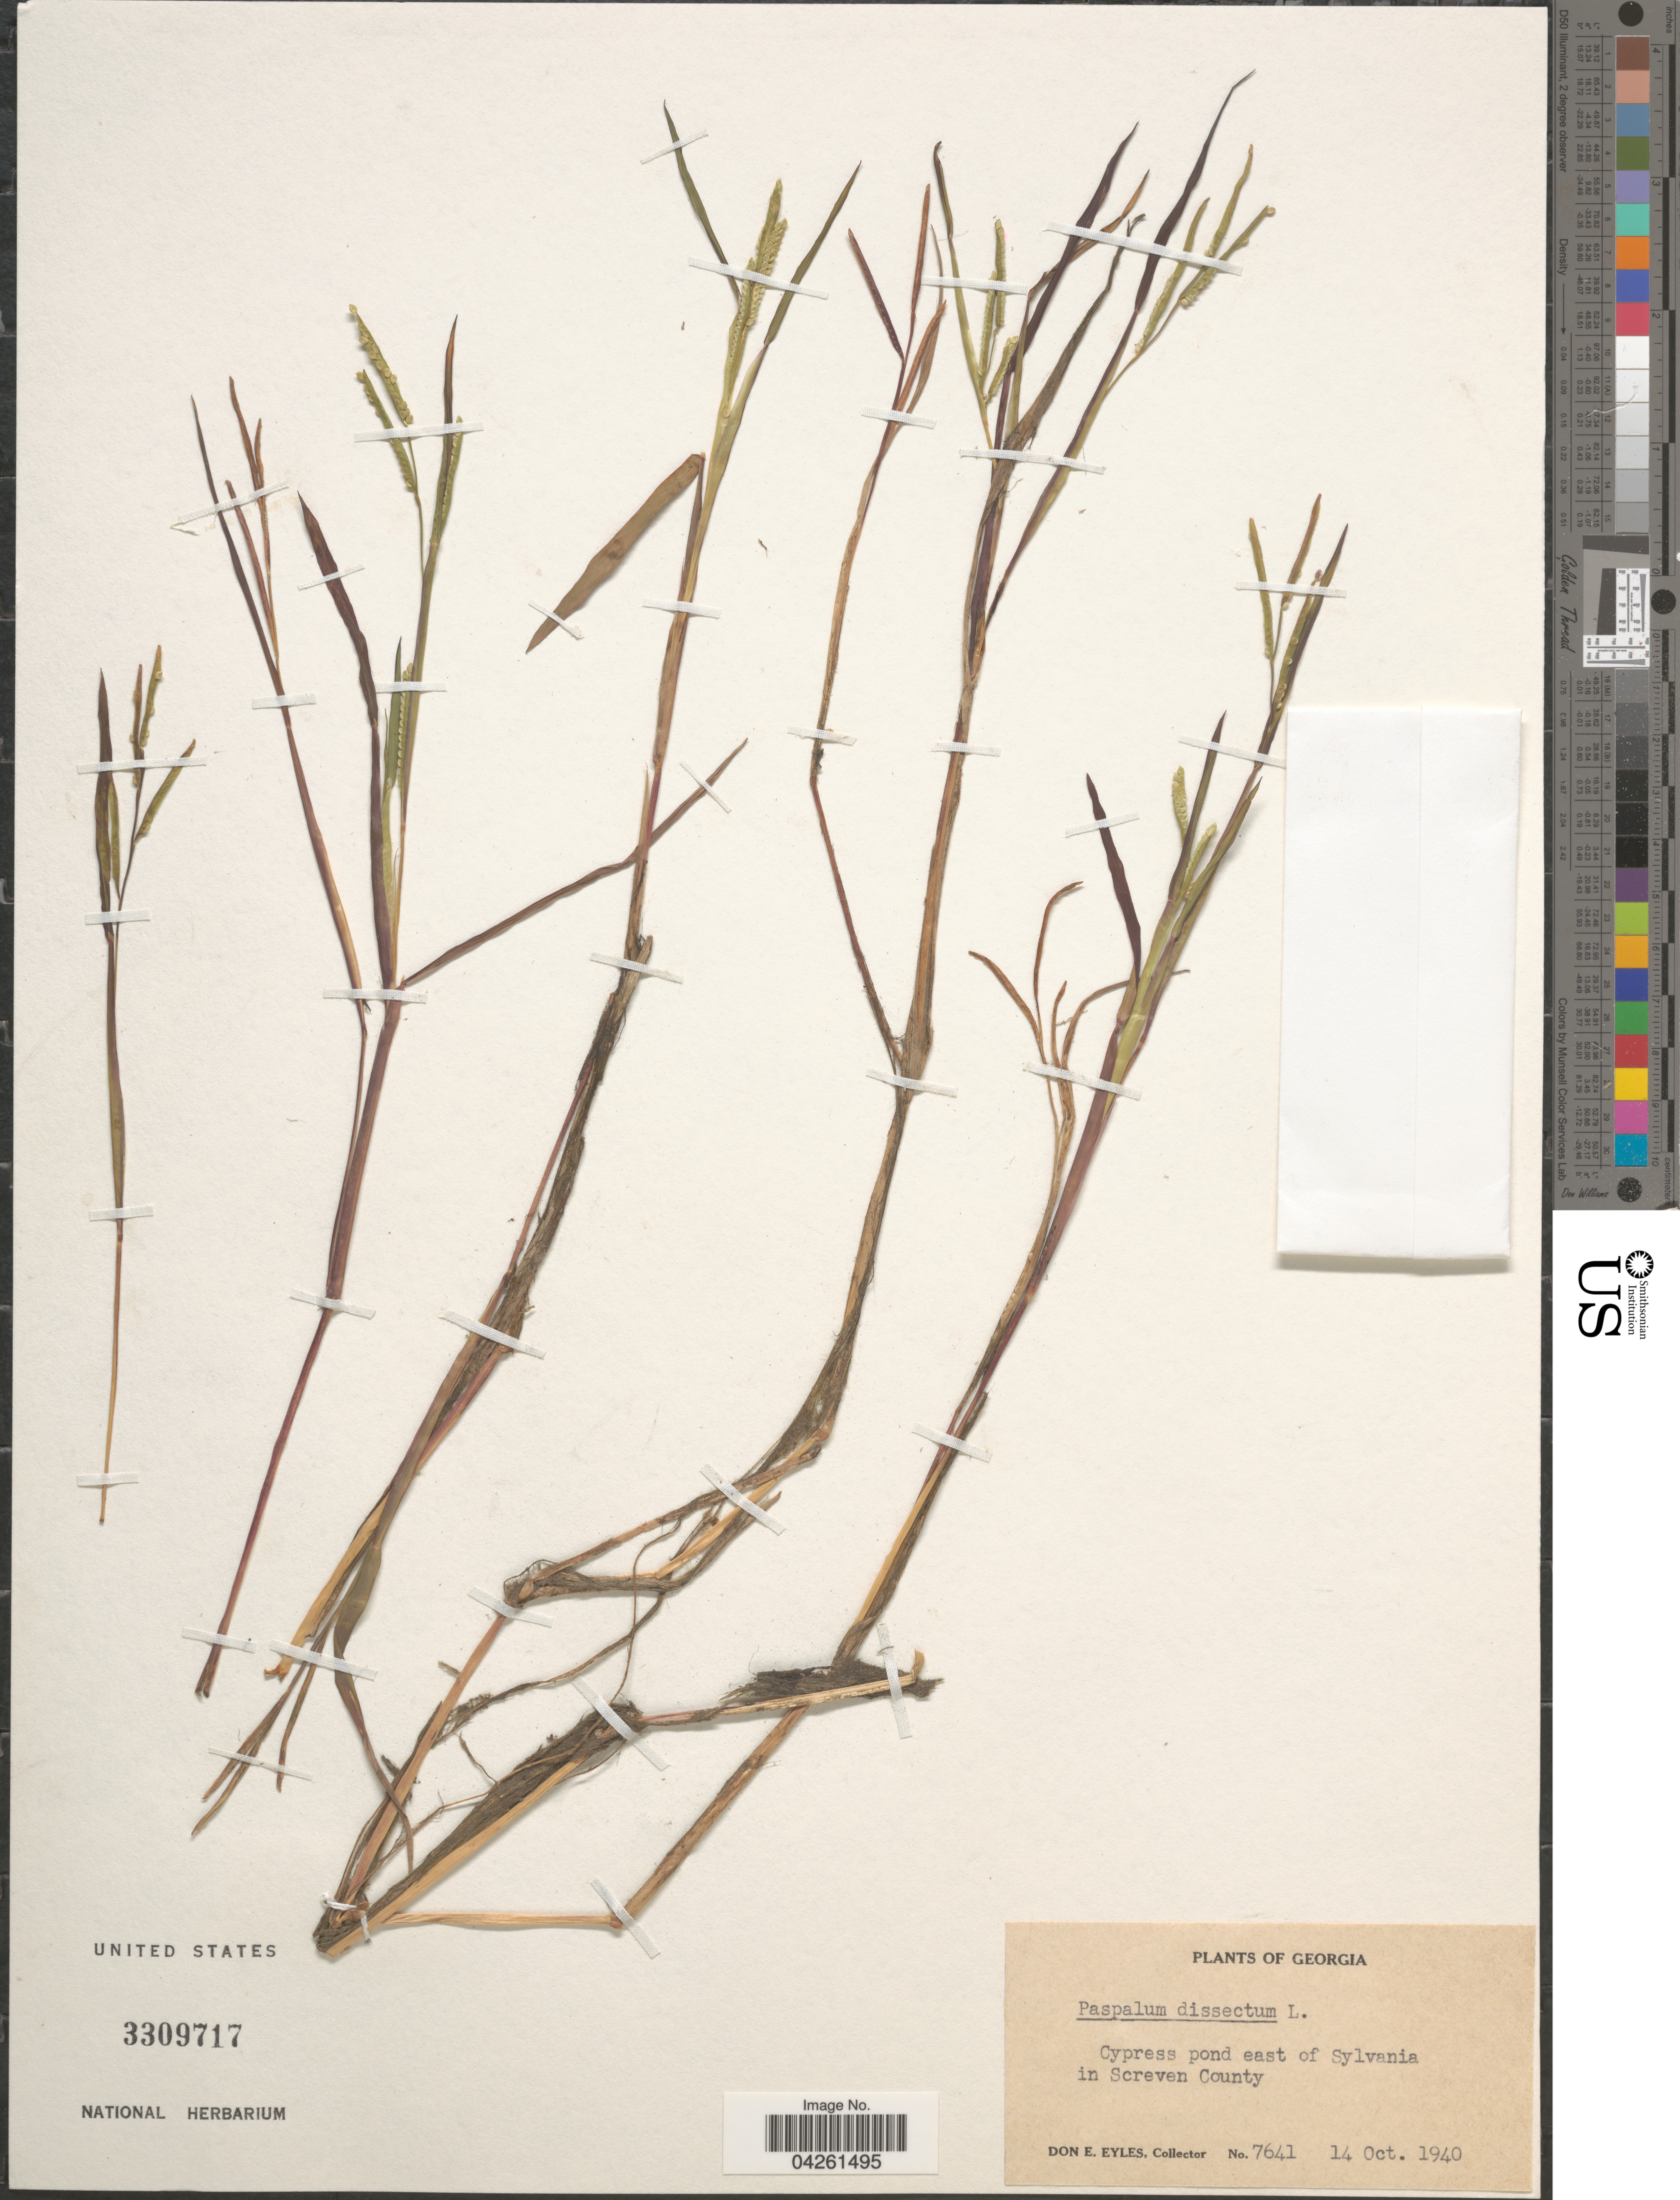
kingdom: Plantae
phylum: Tracheophyta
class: Liliopsida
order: Poales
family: Poaceae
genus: Paspalum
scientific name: Paspalum dissectum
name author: (L.) L.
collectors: D. Eyles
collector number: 7641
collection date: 1940-10-14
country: United States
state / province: Georgia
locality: Cypress pond east of Sylvania in Screven County.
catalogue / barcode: US 3309717